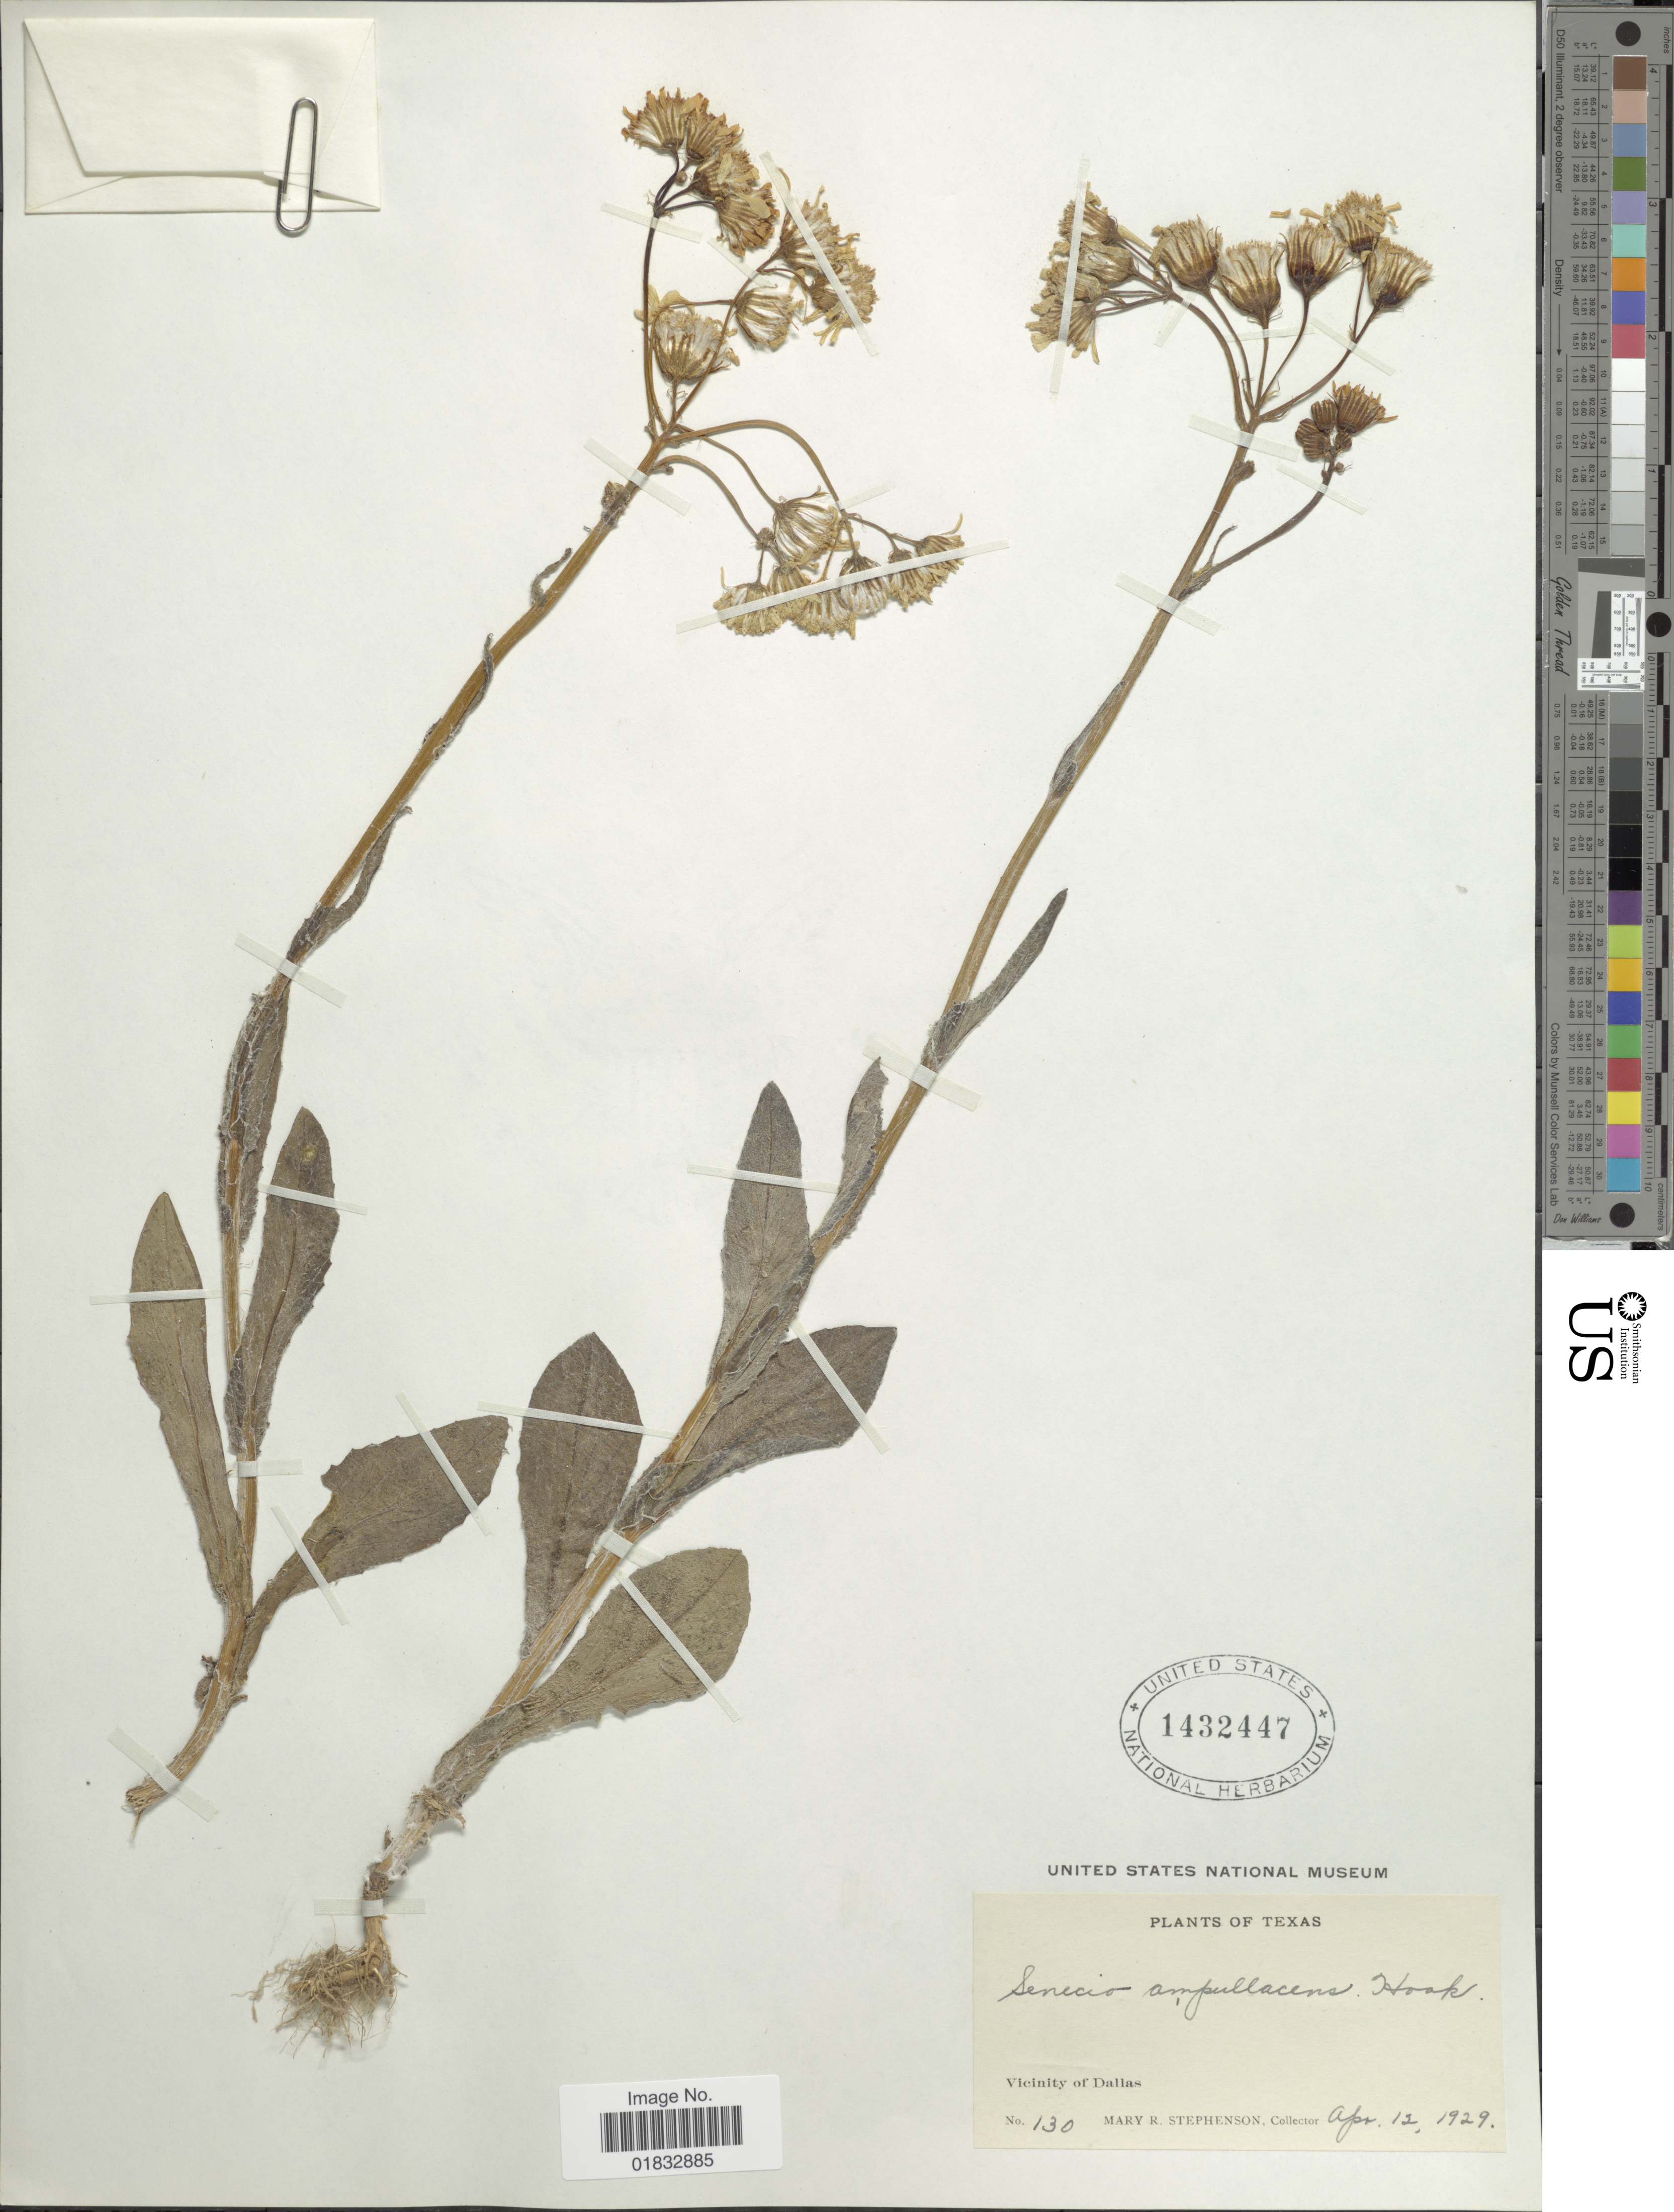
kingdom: Plantae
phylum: Tracheophyta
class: Magnoliopsida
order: Asterales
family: Asteraceae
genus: Senecio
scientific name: Senecio ampullaceus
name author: Hook.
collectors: M. Stephenson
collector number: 130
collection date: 1929-04-12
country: United States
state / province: Texas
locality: Vicinity of Dallas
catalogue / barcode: US 1432447